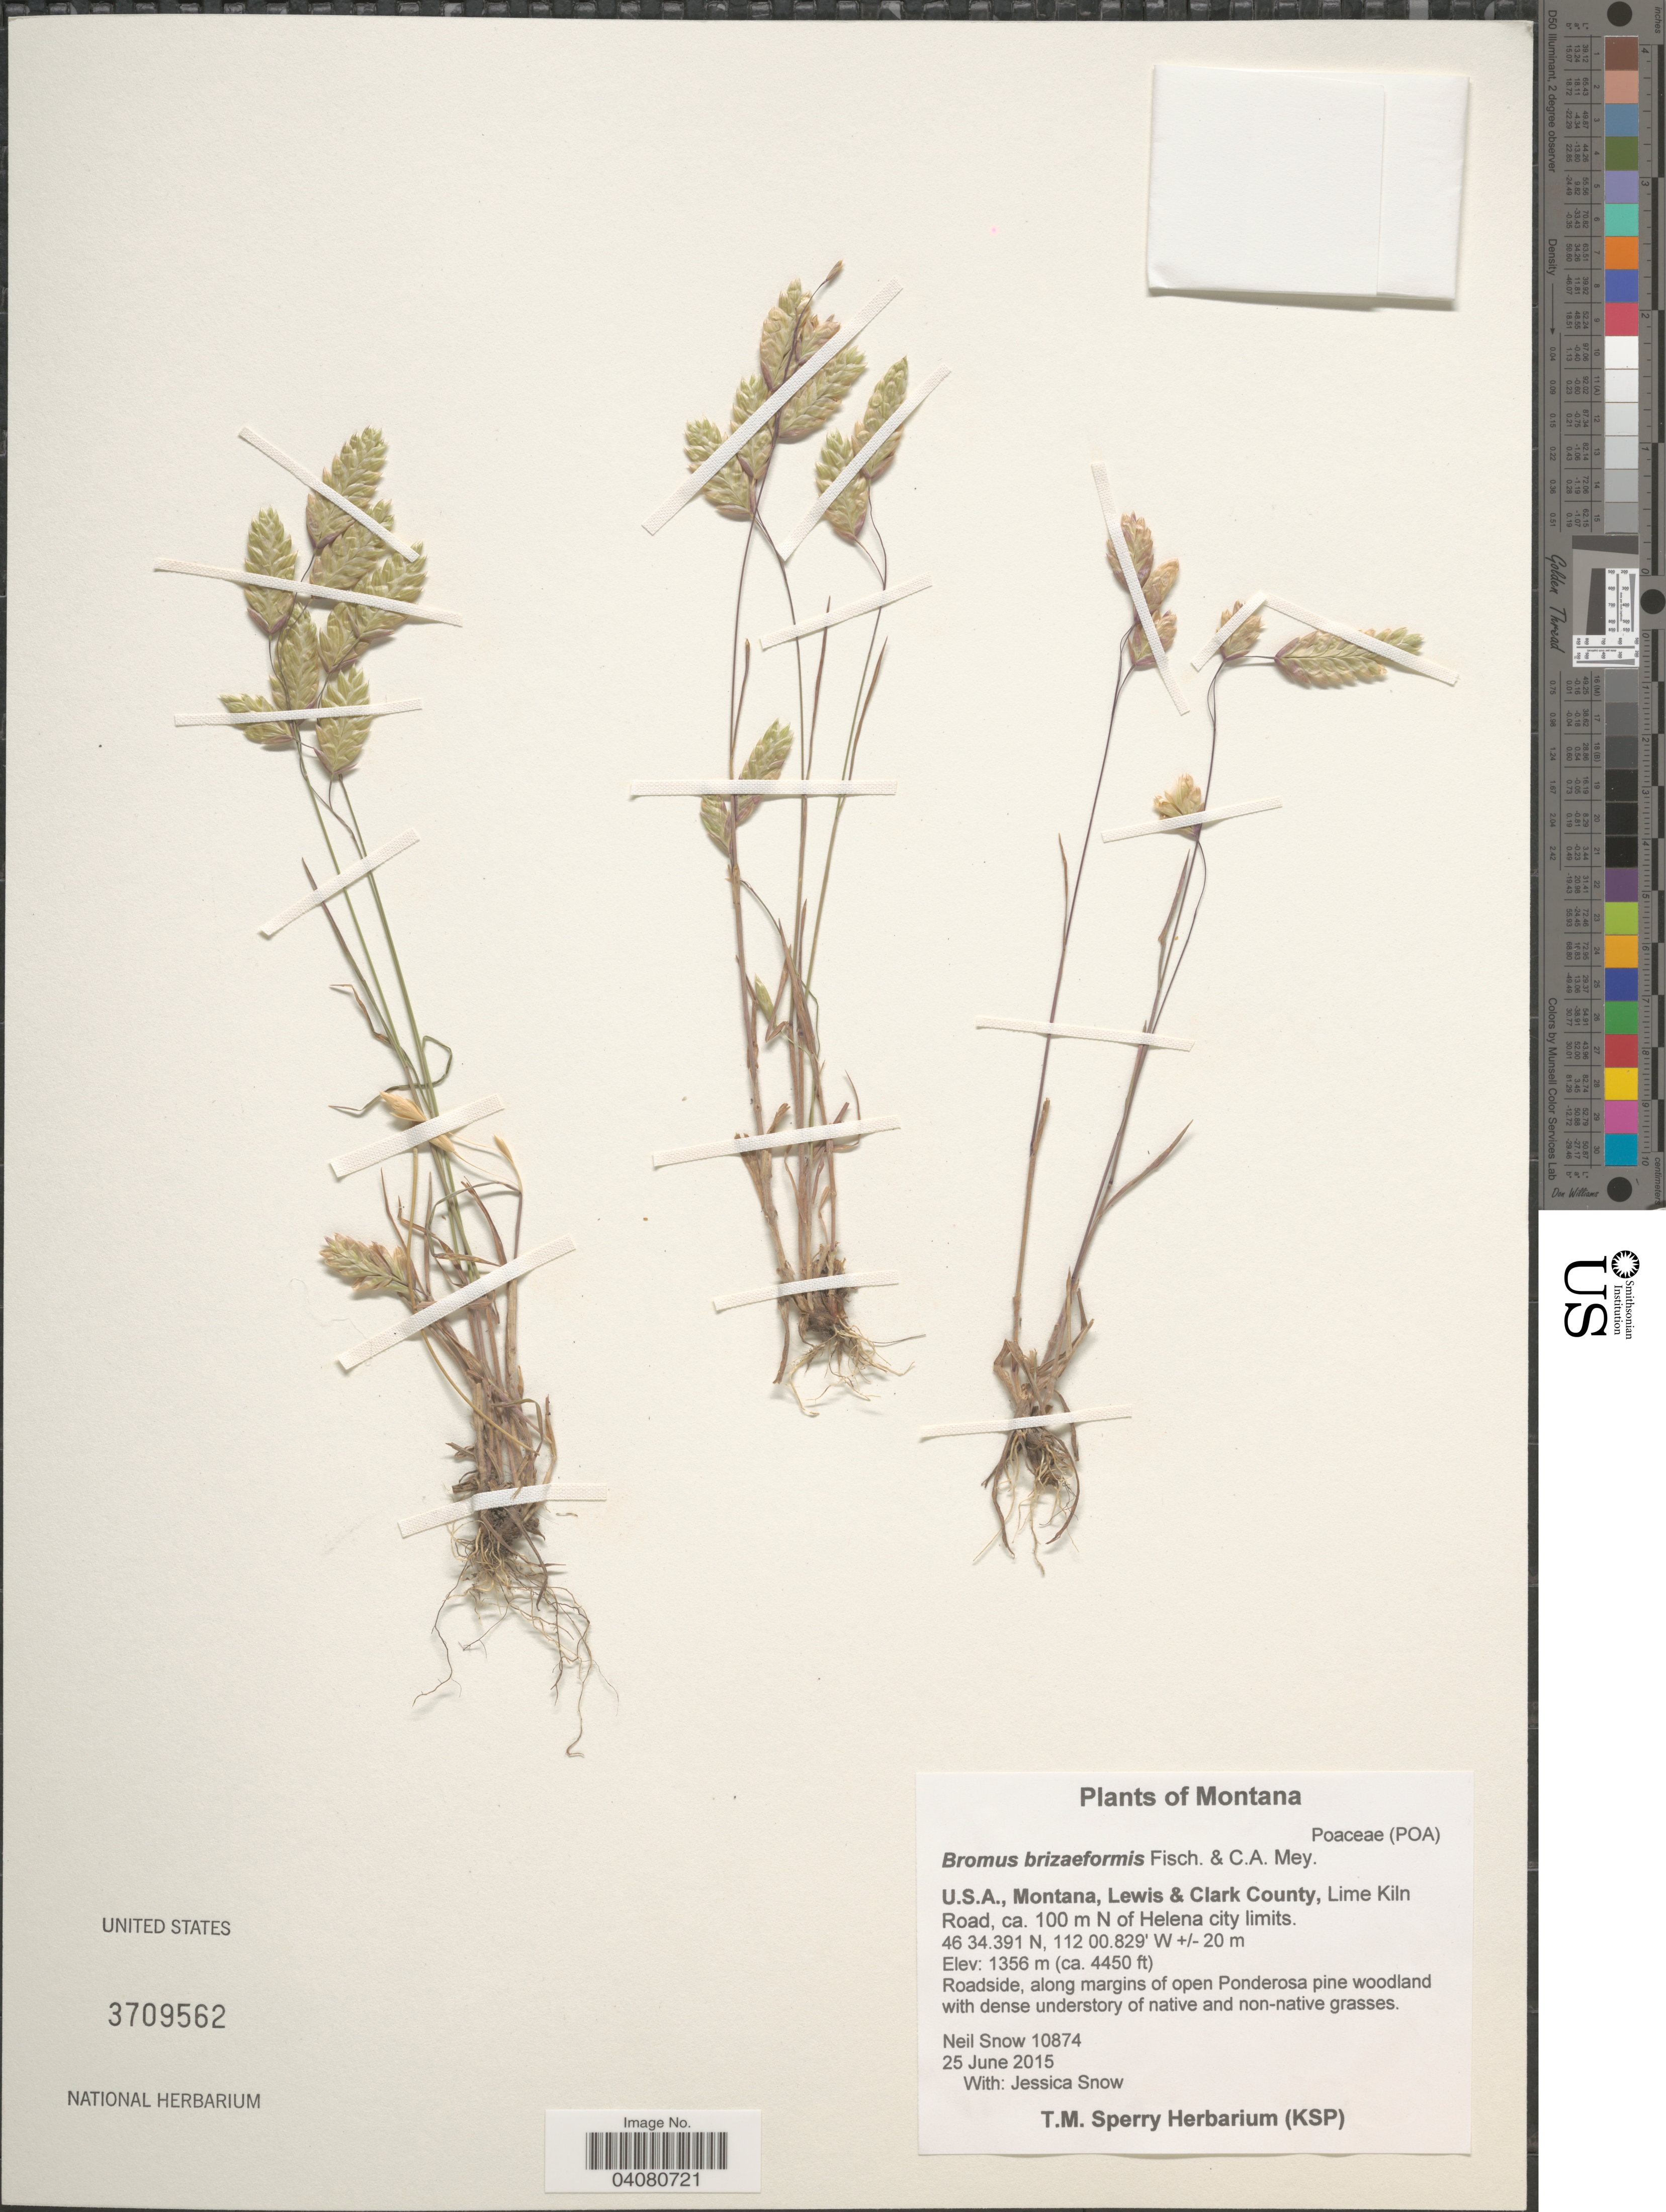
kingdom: Plantae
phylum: Tracheophyta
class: Liliopsida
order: Poales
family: Poaceae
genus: Bromus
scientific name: Bromus briziformis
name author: Fisch. & C.A. Mey.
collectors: N. Snow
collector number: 10874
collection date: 2015-06-25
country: United States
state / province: Montana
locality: Lewis & Clark County, Lime Kiln Road, ca. 100 m N of Helena city limits. Roadside, along margins of open Ponderosa pine woodland.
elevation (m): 20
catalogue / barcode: US 3709562